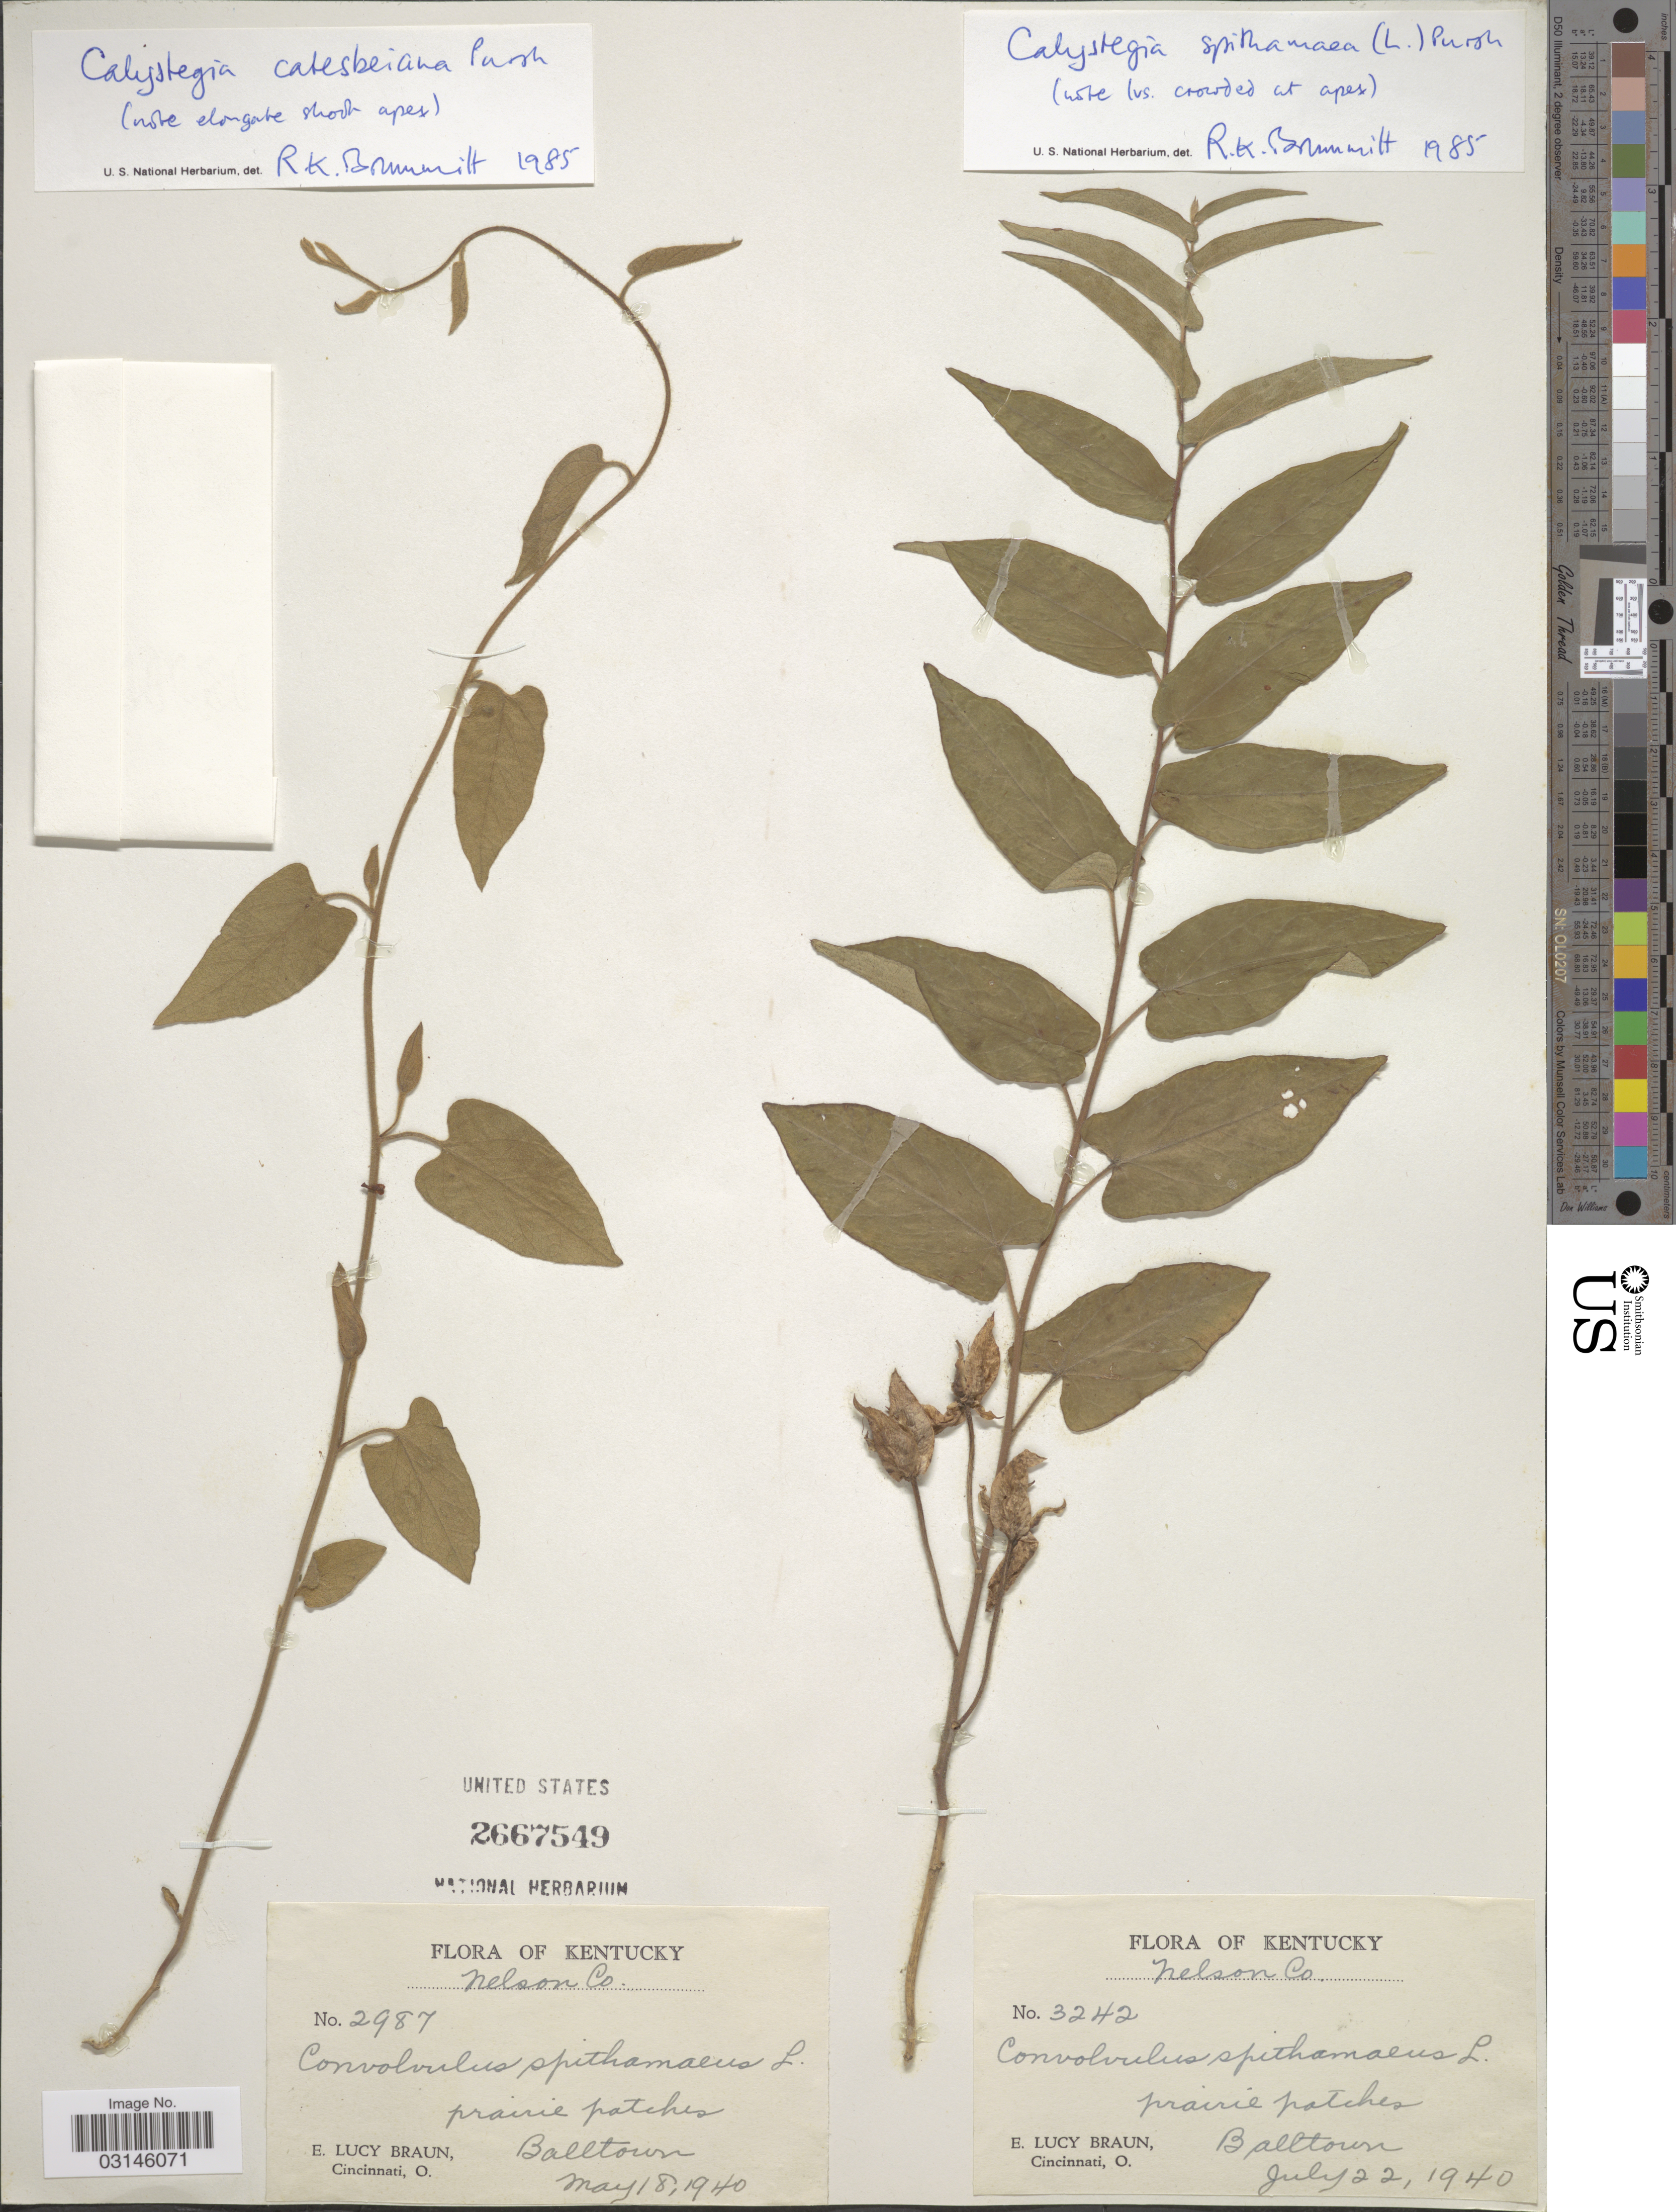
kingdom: Plantae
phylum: Tracheophyta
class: Magnoliopsida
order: Solanales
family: Convolvulaceae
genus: Calystegia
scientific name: Calystegia catesbeiana subsp. catesbeiana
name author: Brummitt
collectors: E. L. Braun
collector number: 3242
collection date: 1940-07-22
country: United States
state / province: Kentucky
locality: Nelson Co. Balltown.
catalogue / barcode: US 2667549-2